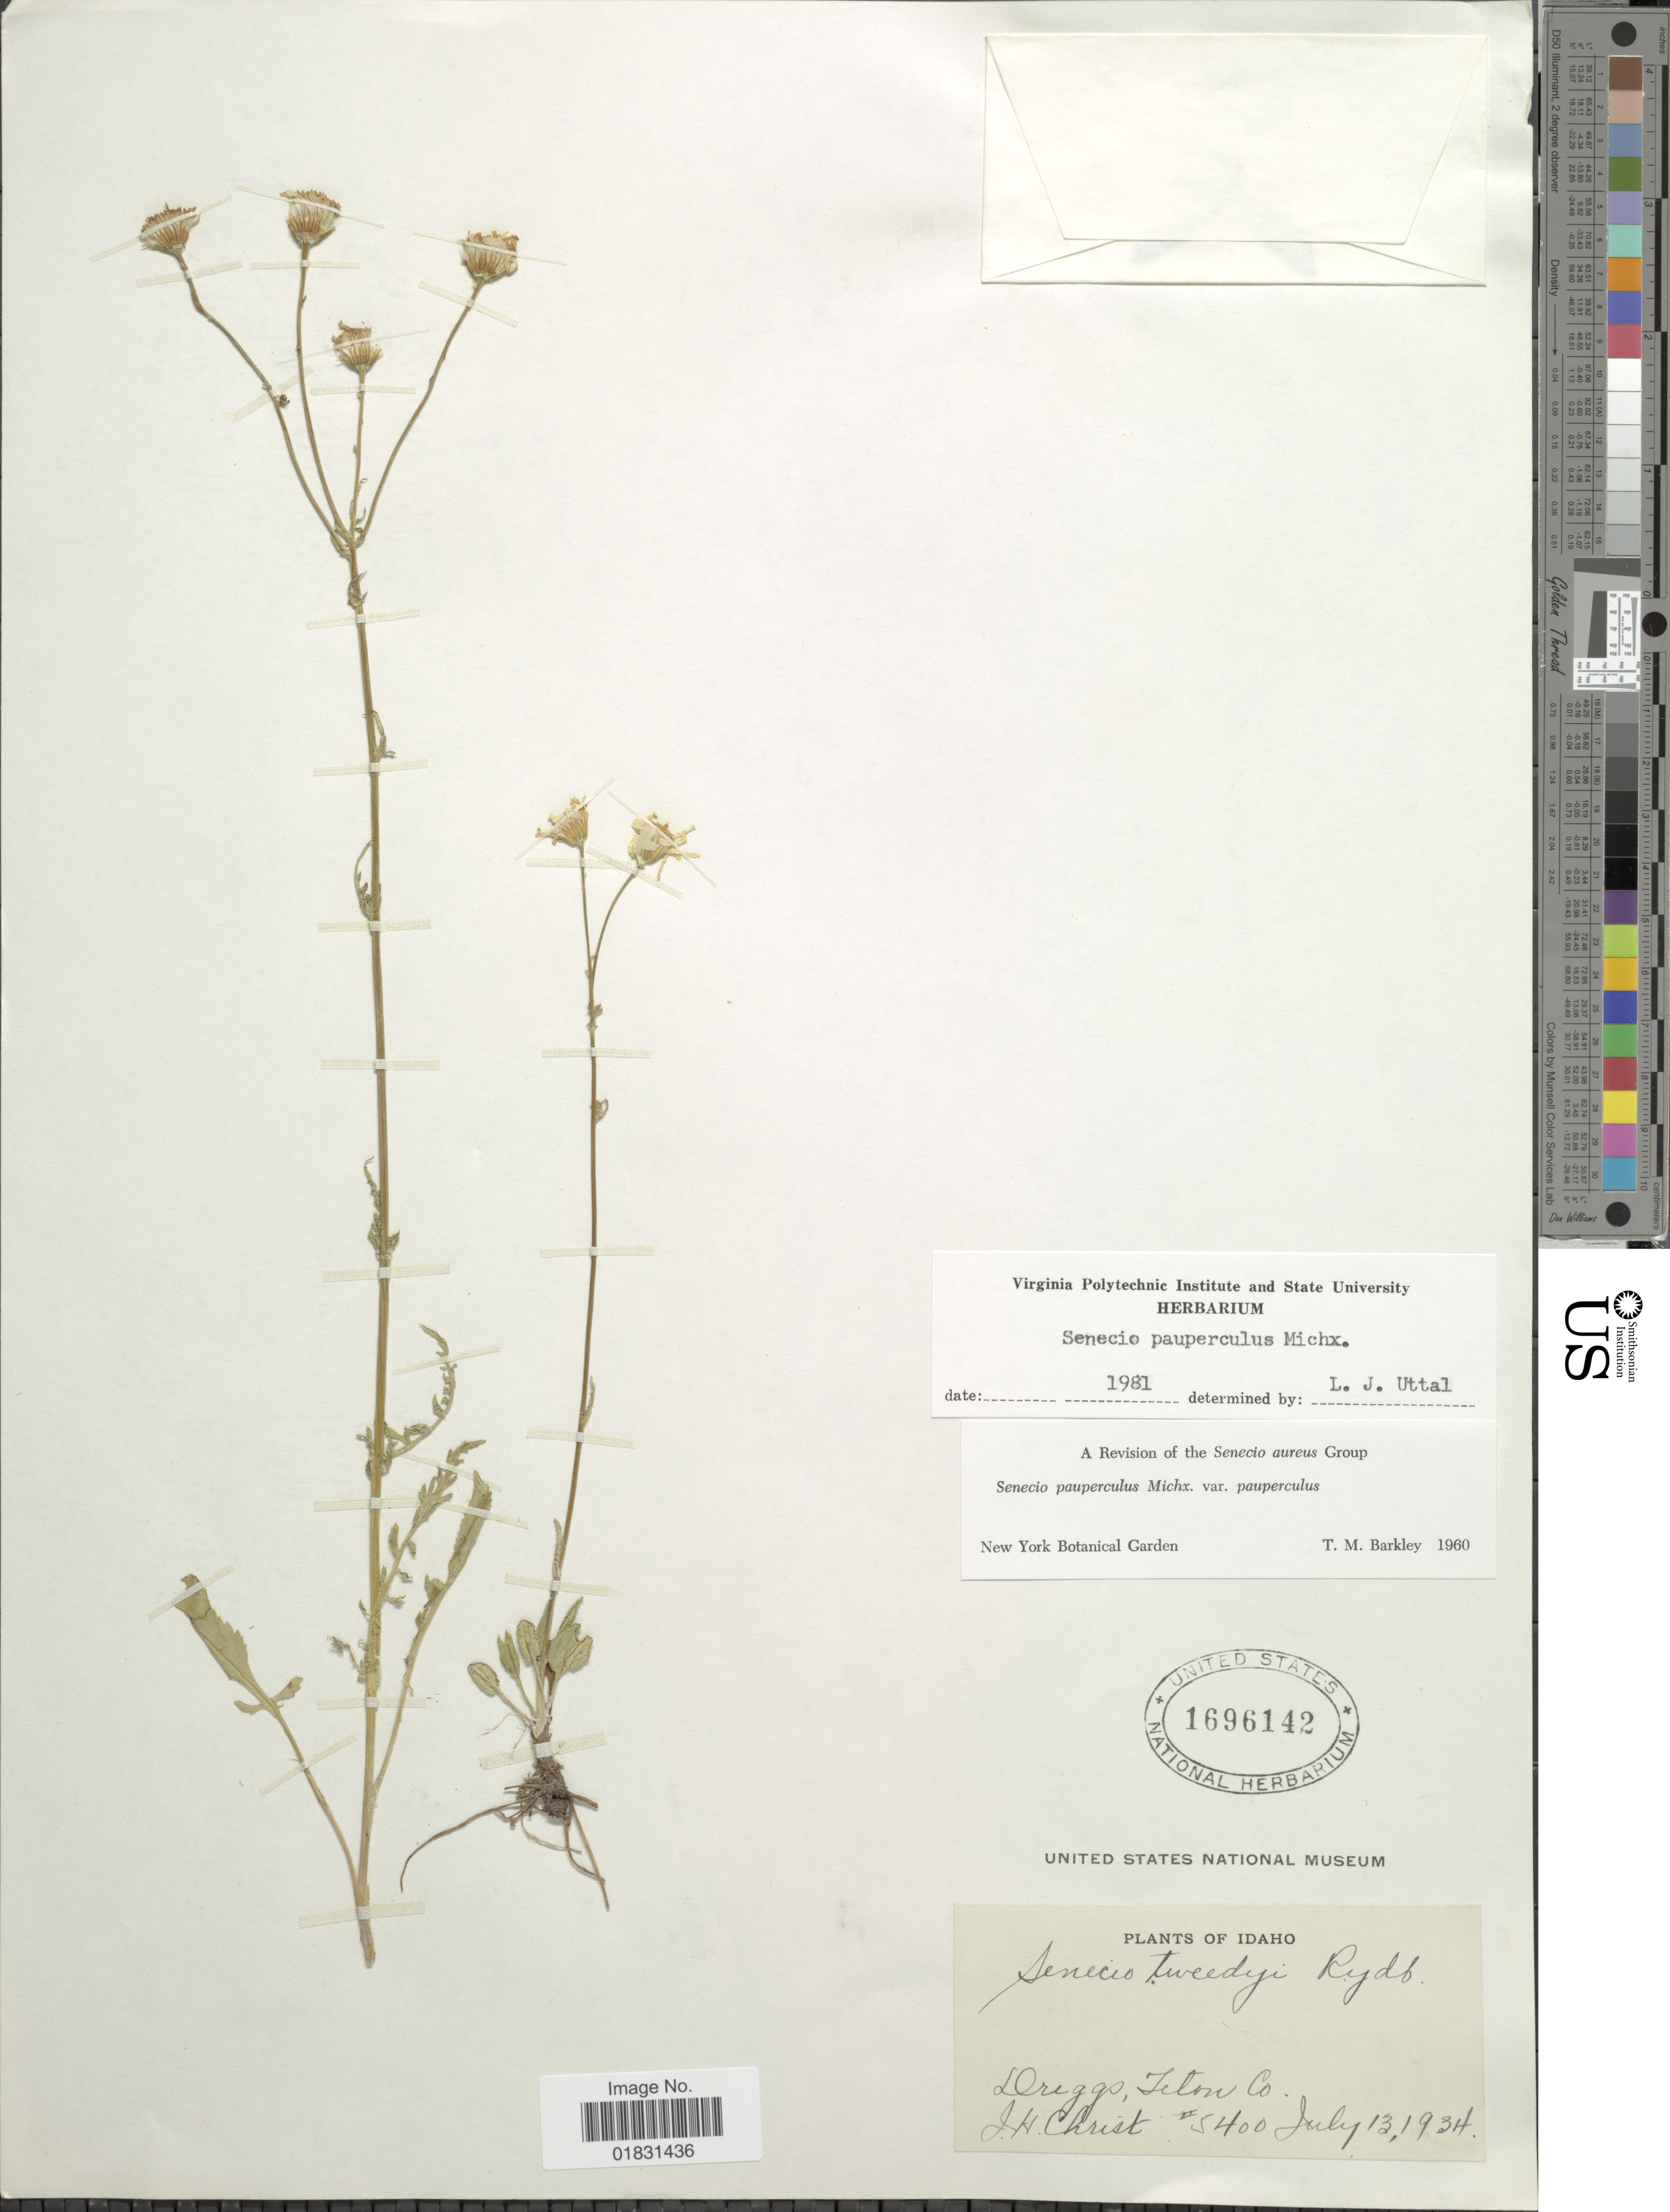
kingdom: Plantae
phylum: Tracheophyta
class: Magnoliopsida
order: Asterales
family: Asteraceae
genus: Packera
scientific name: Packera paupercula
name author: (Michx.) Á. Löve & D. Löve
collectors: J. H. Christ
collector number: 5400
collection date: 1934-07-13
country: United States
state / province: Idaho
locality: Llereggs, Jeton Co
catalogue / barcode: US 1696142